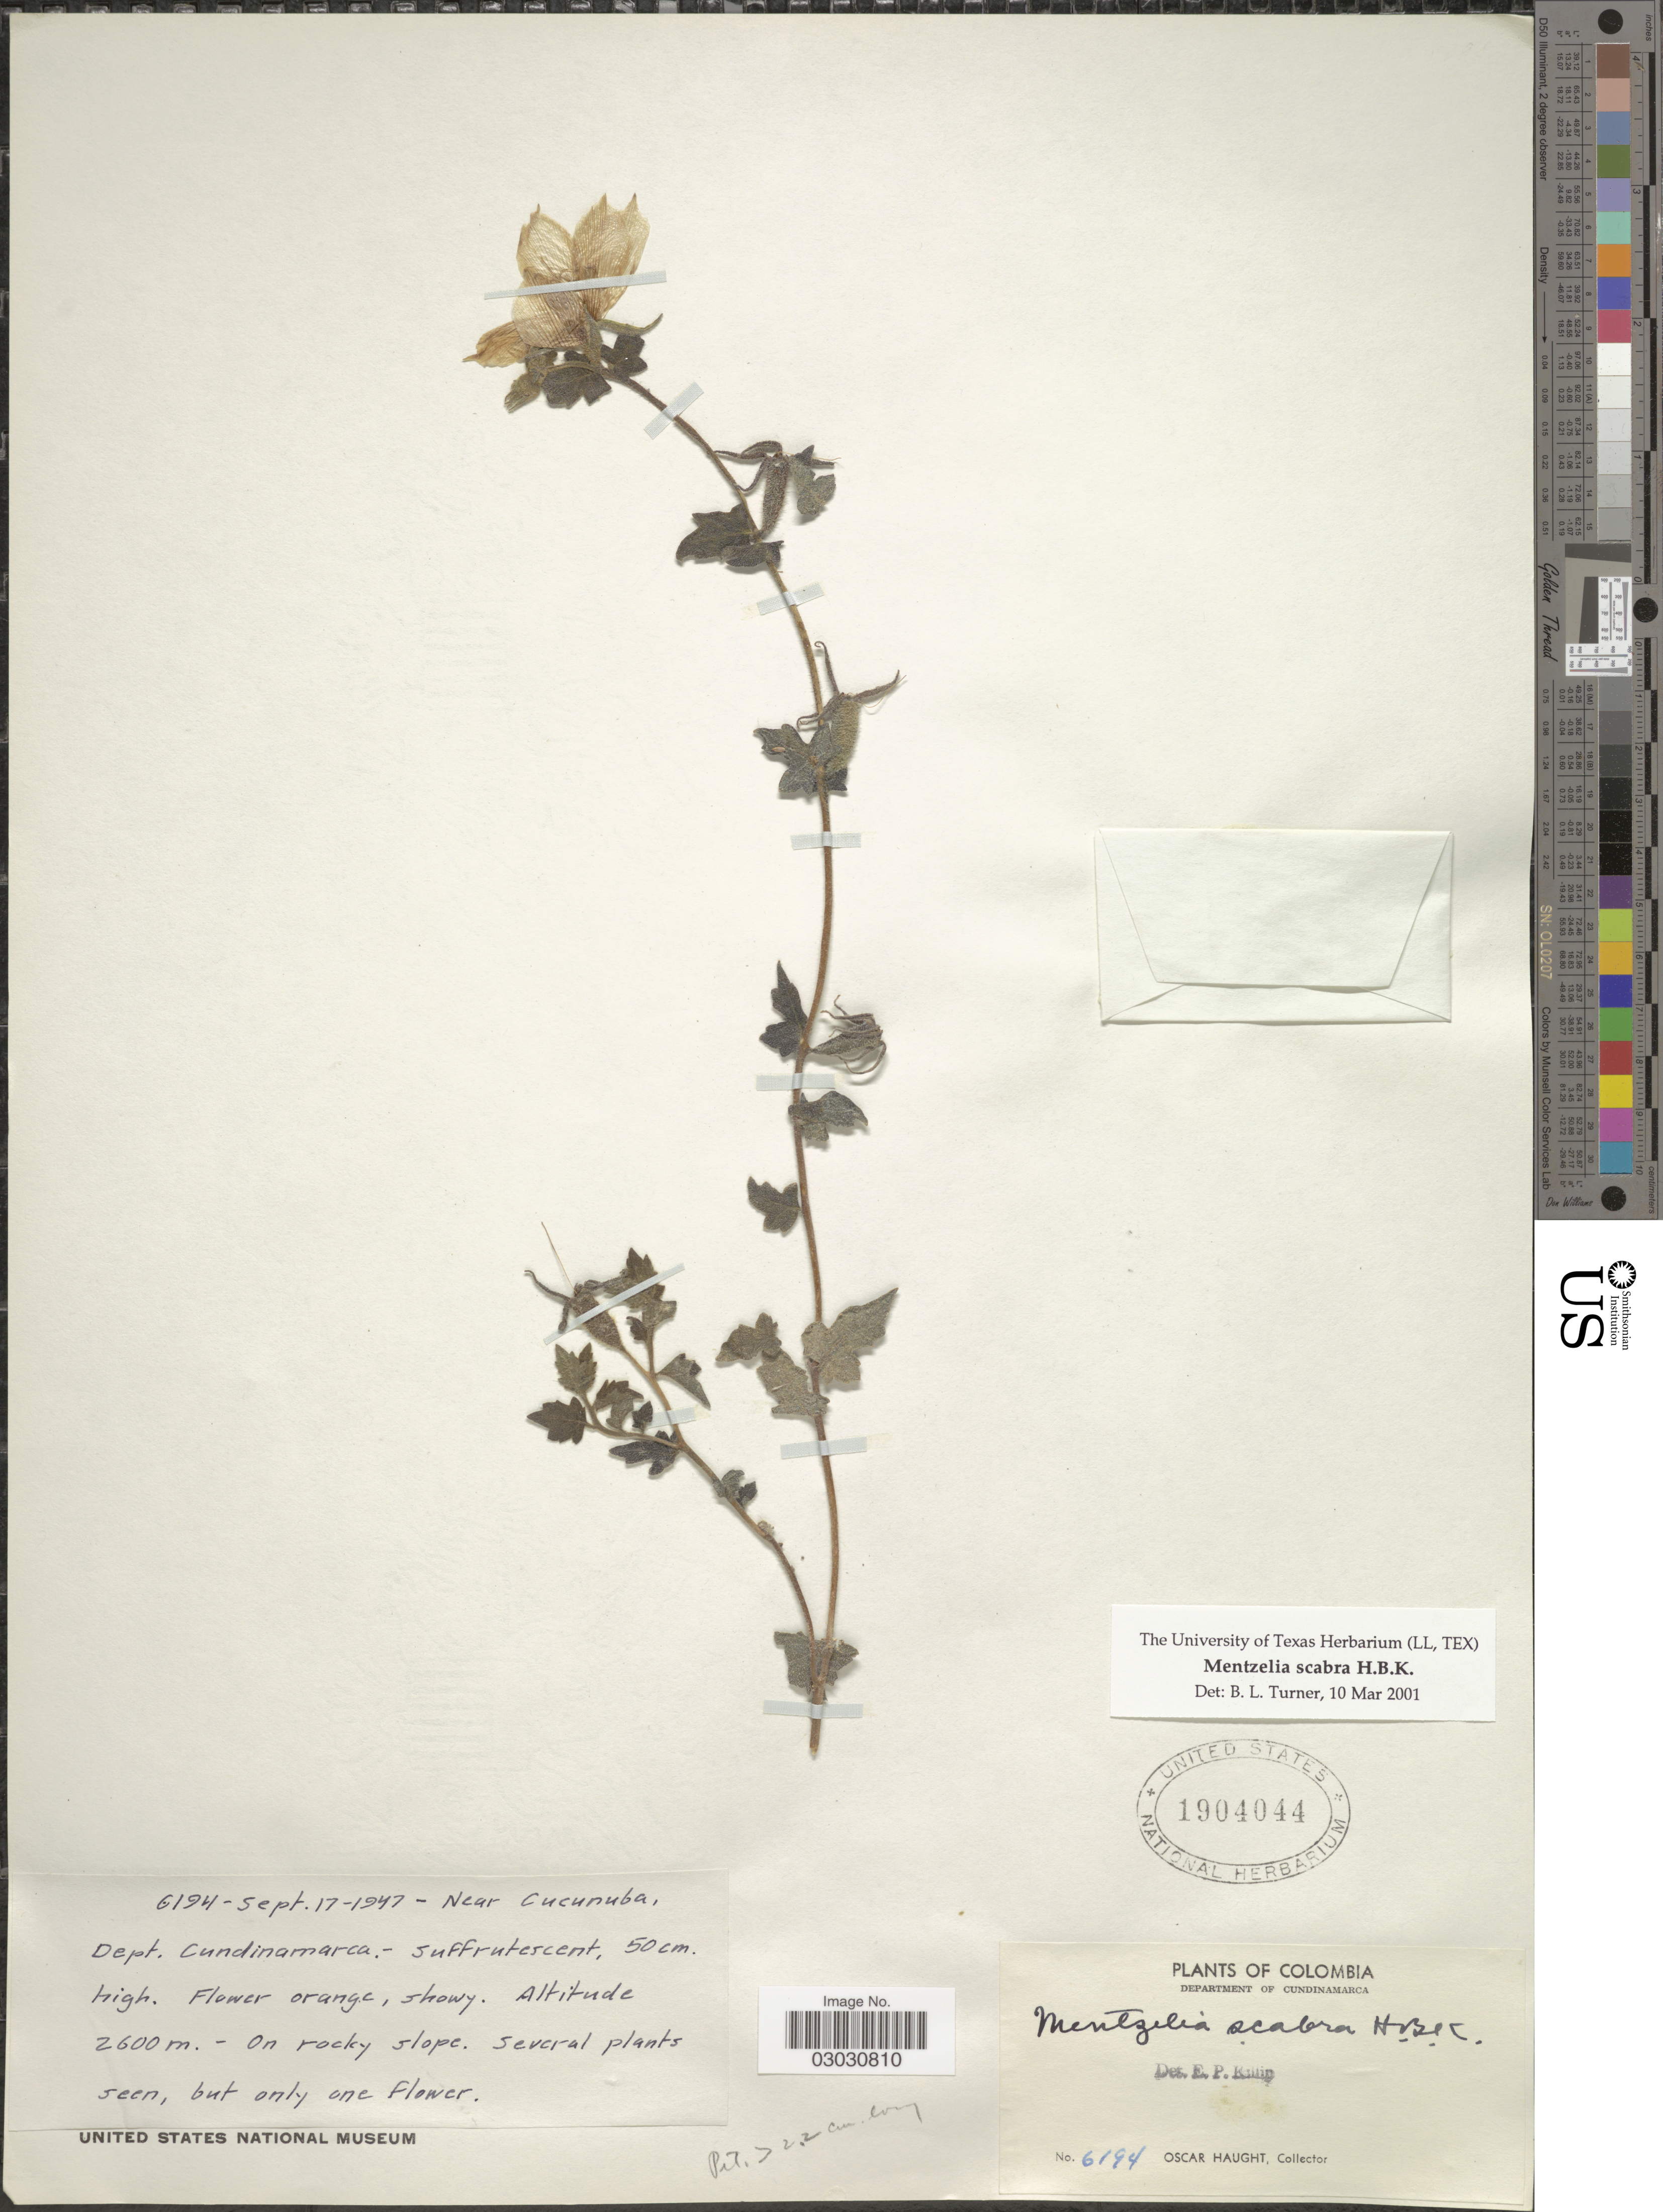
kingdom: Plantae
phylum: Tracheophyta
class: Magnoliopsida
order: Cornales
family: Loasaceae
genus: Mentzelia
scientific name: Mentzelia scabra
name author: Kunth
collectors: O. L. Haught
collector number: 6194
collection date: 1947-09-17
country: Colombia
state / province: Cundinamarca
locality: Near Cucunuba, Dept. Cundinamarca.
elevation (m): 2600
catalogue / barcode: US 1904044